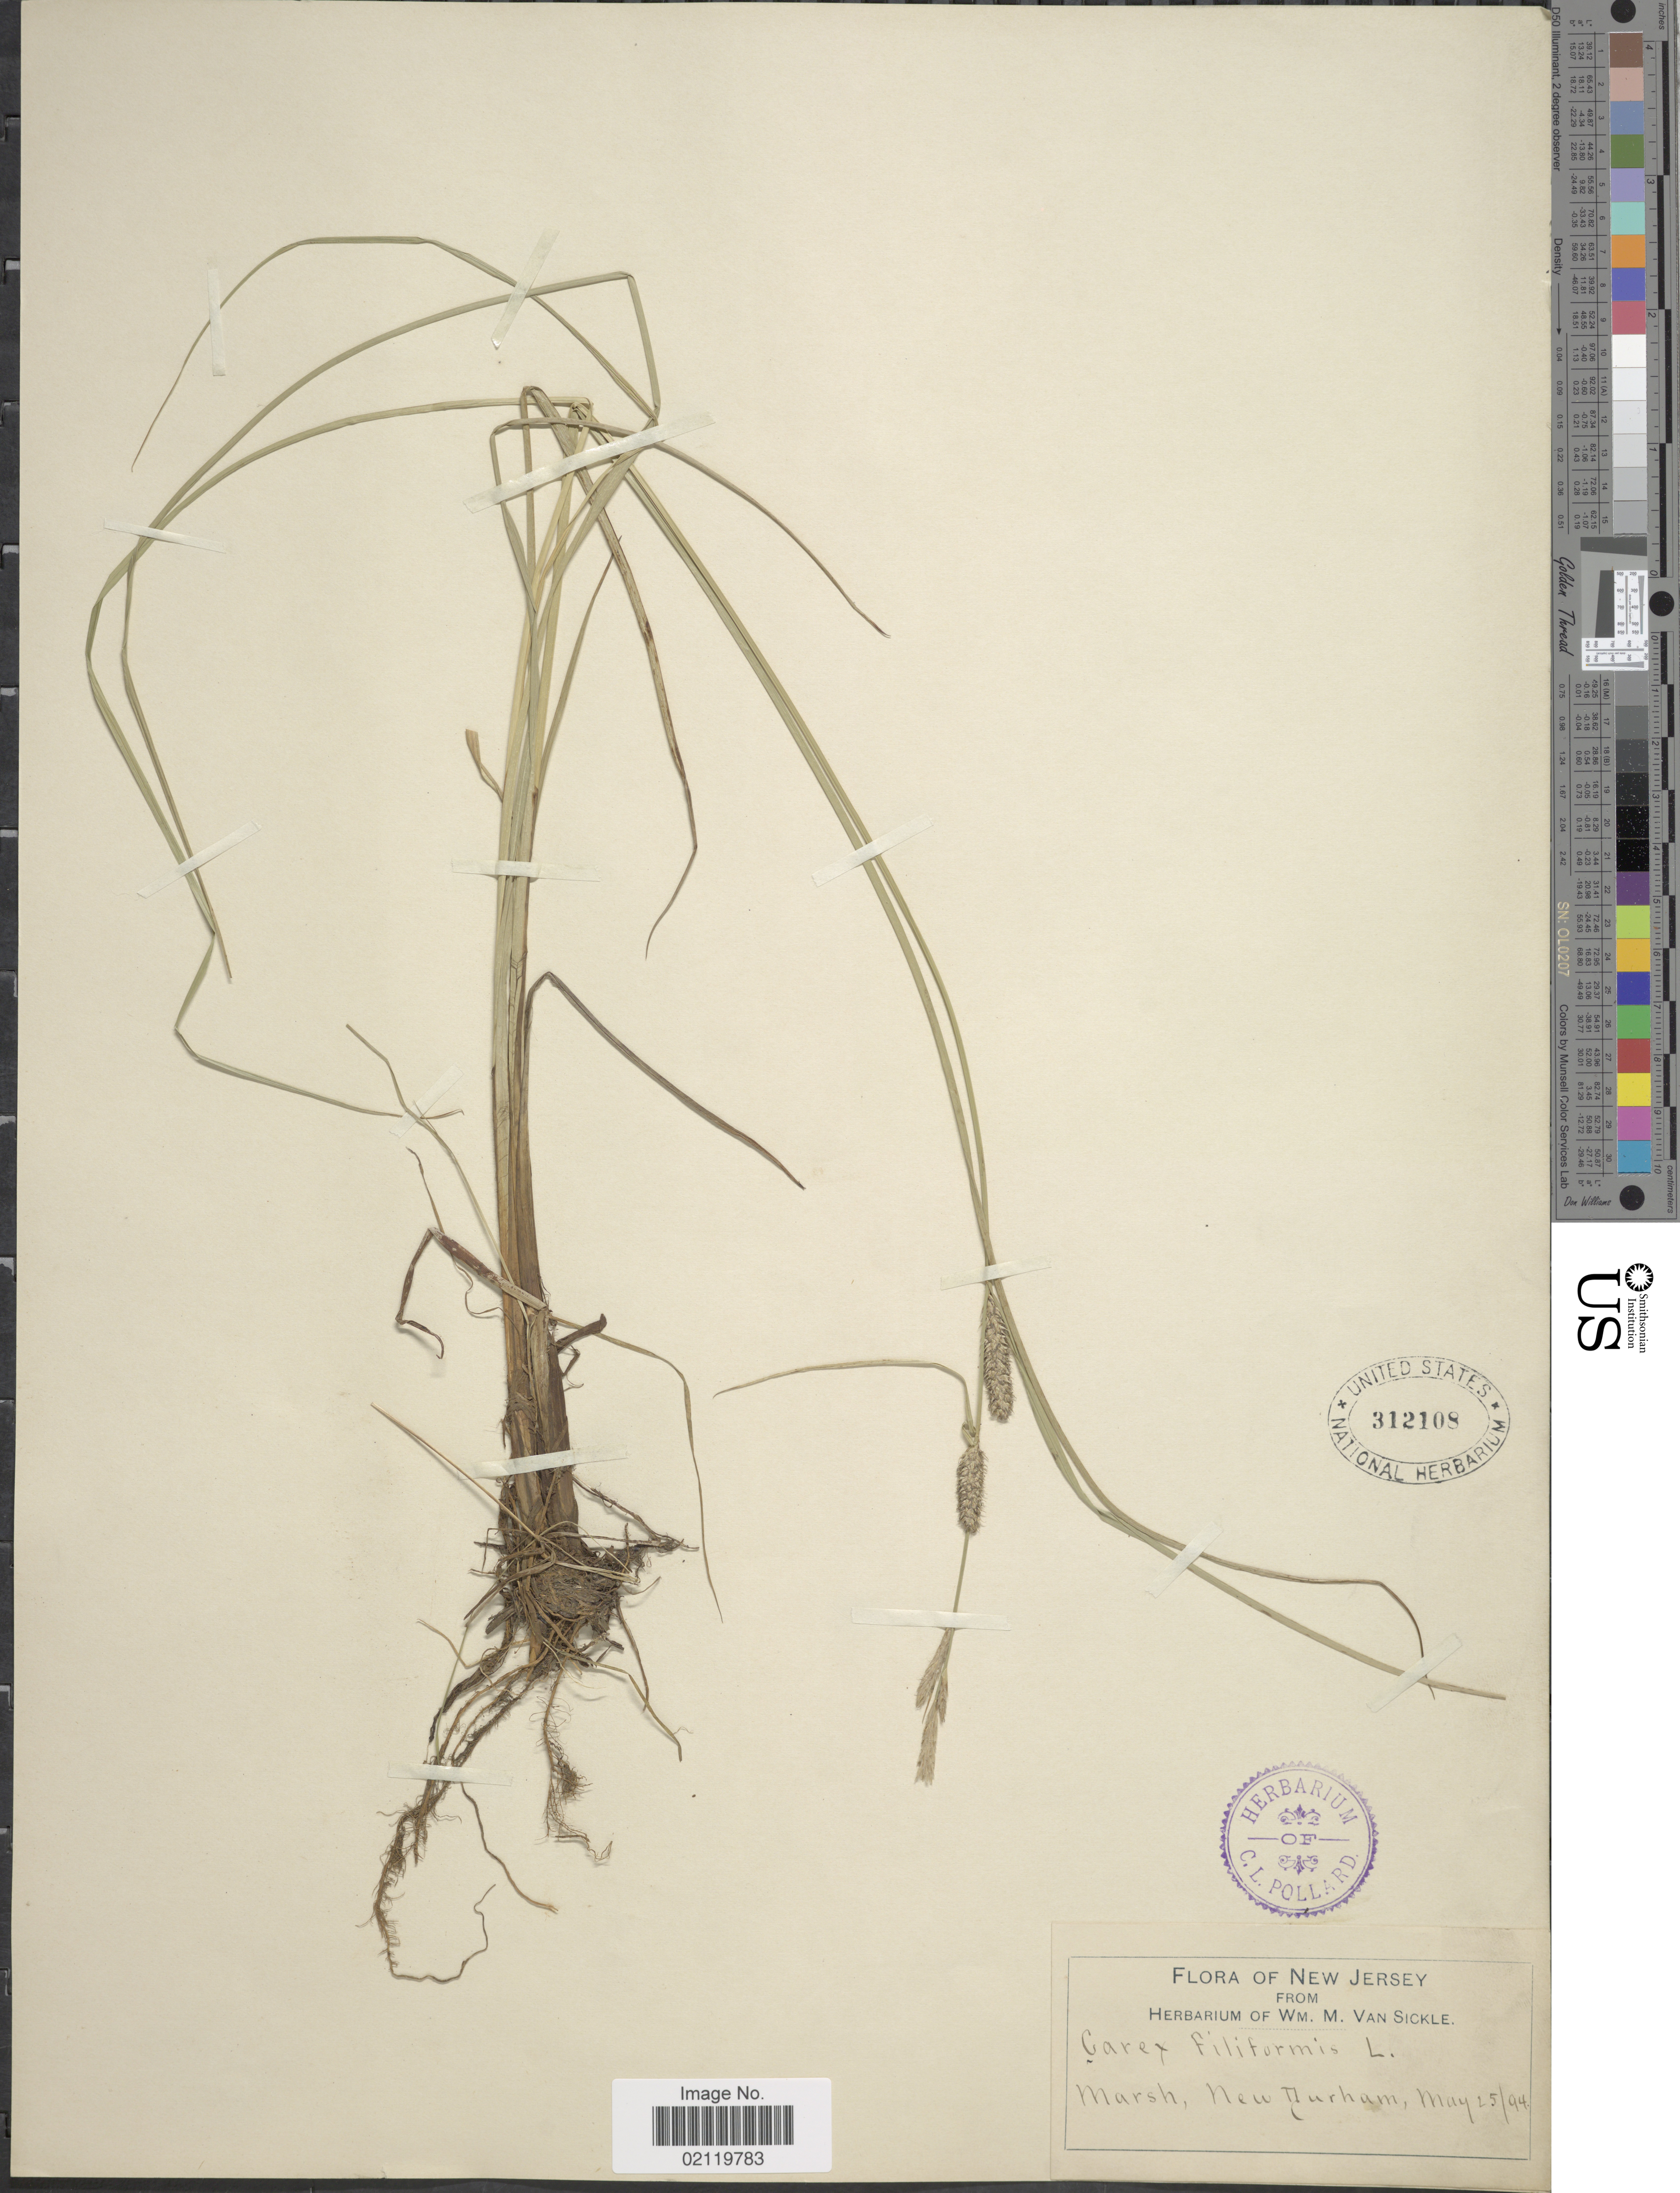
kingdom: Plantae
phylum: Tracheophyta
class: Liliopsida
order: Poales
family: Cyperaceae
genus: Carex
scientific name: Carex lasiocarpa var. americana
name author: Fernald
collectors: W. M. Van Sickle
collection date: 1894-05-25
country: United States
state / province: New Jersey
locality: Marsh, New Durham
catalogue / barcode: US 312108